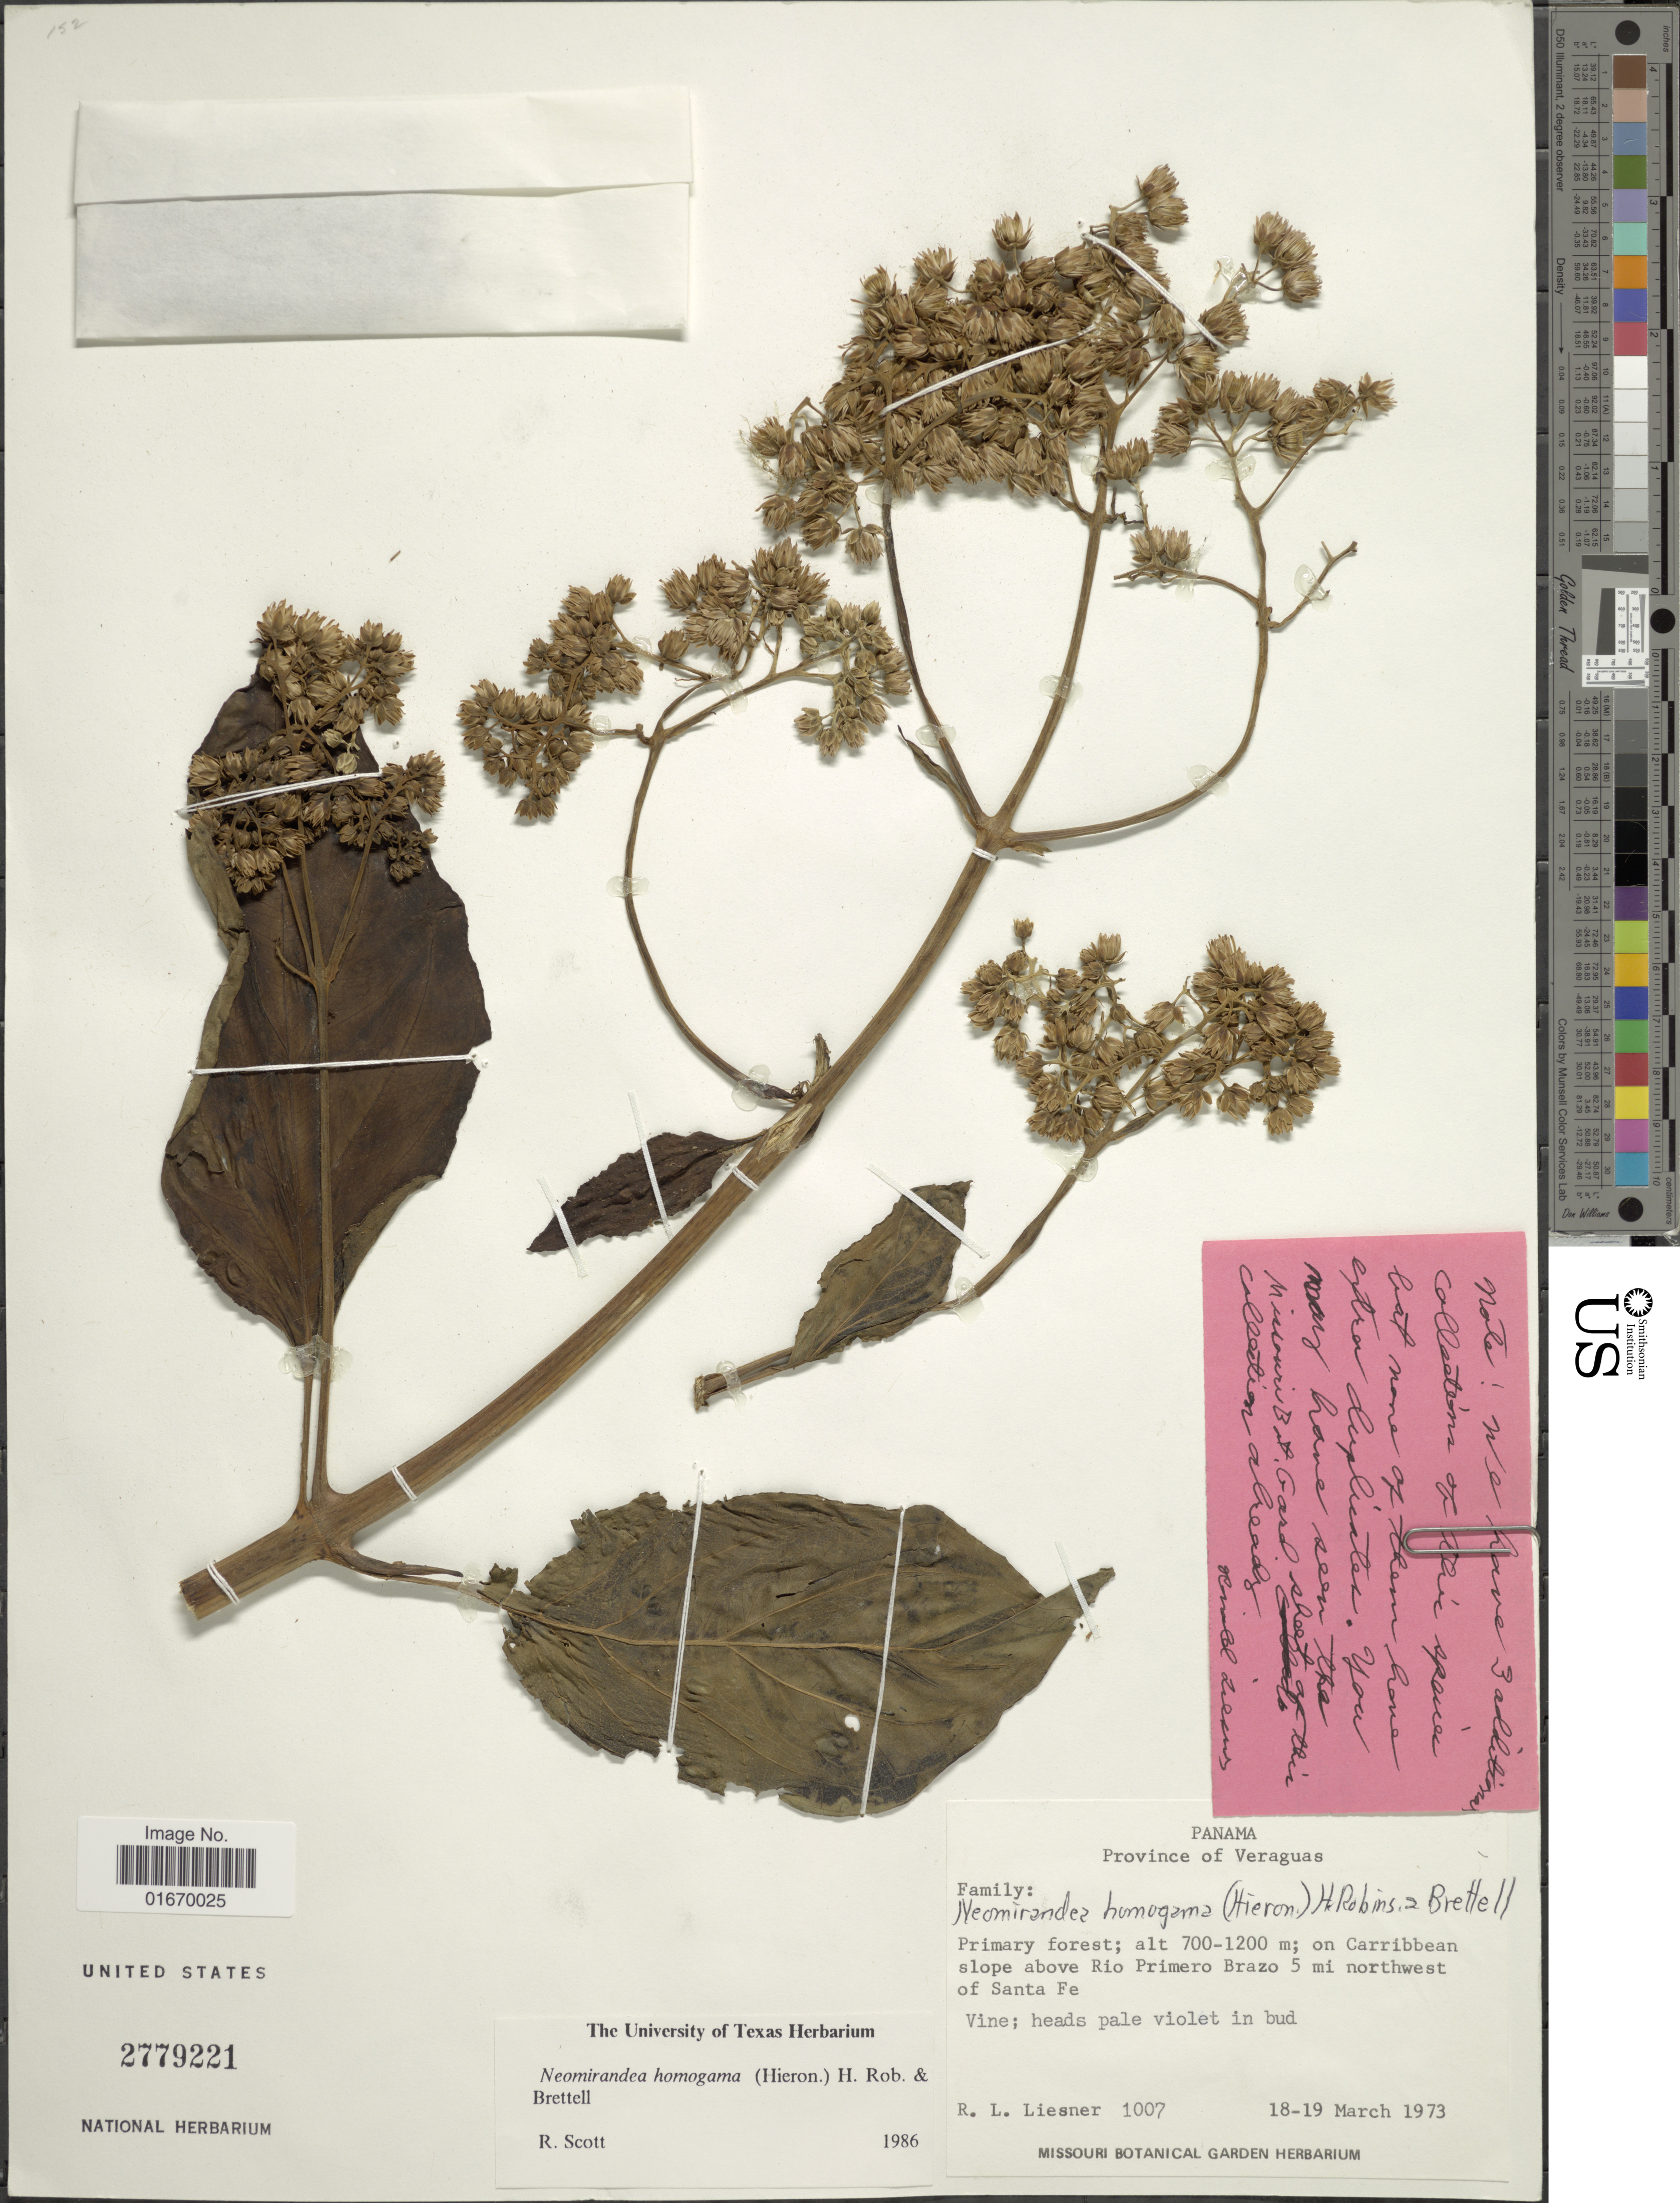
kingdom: Plantae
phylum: Tracheophyta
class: Magnoliopsida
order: Asterales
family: Asteraceae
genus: Neomirandea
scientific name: Neomirandea homogama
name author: (Hieron.) H. Rob.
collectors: R. L. Liesner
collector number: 1007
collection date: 1973-03-18/1973-03-19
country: Panama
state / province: Veraguas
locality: On Caribbean slope above Rio Primero Brazo 5 mi northwest of Santa Fe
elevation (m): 700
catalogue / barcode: US 2779221